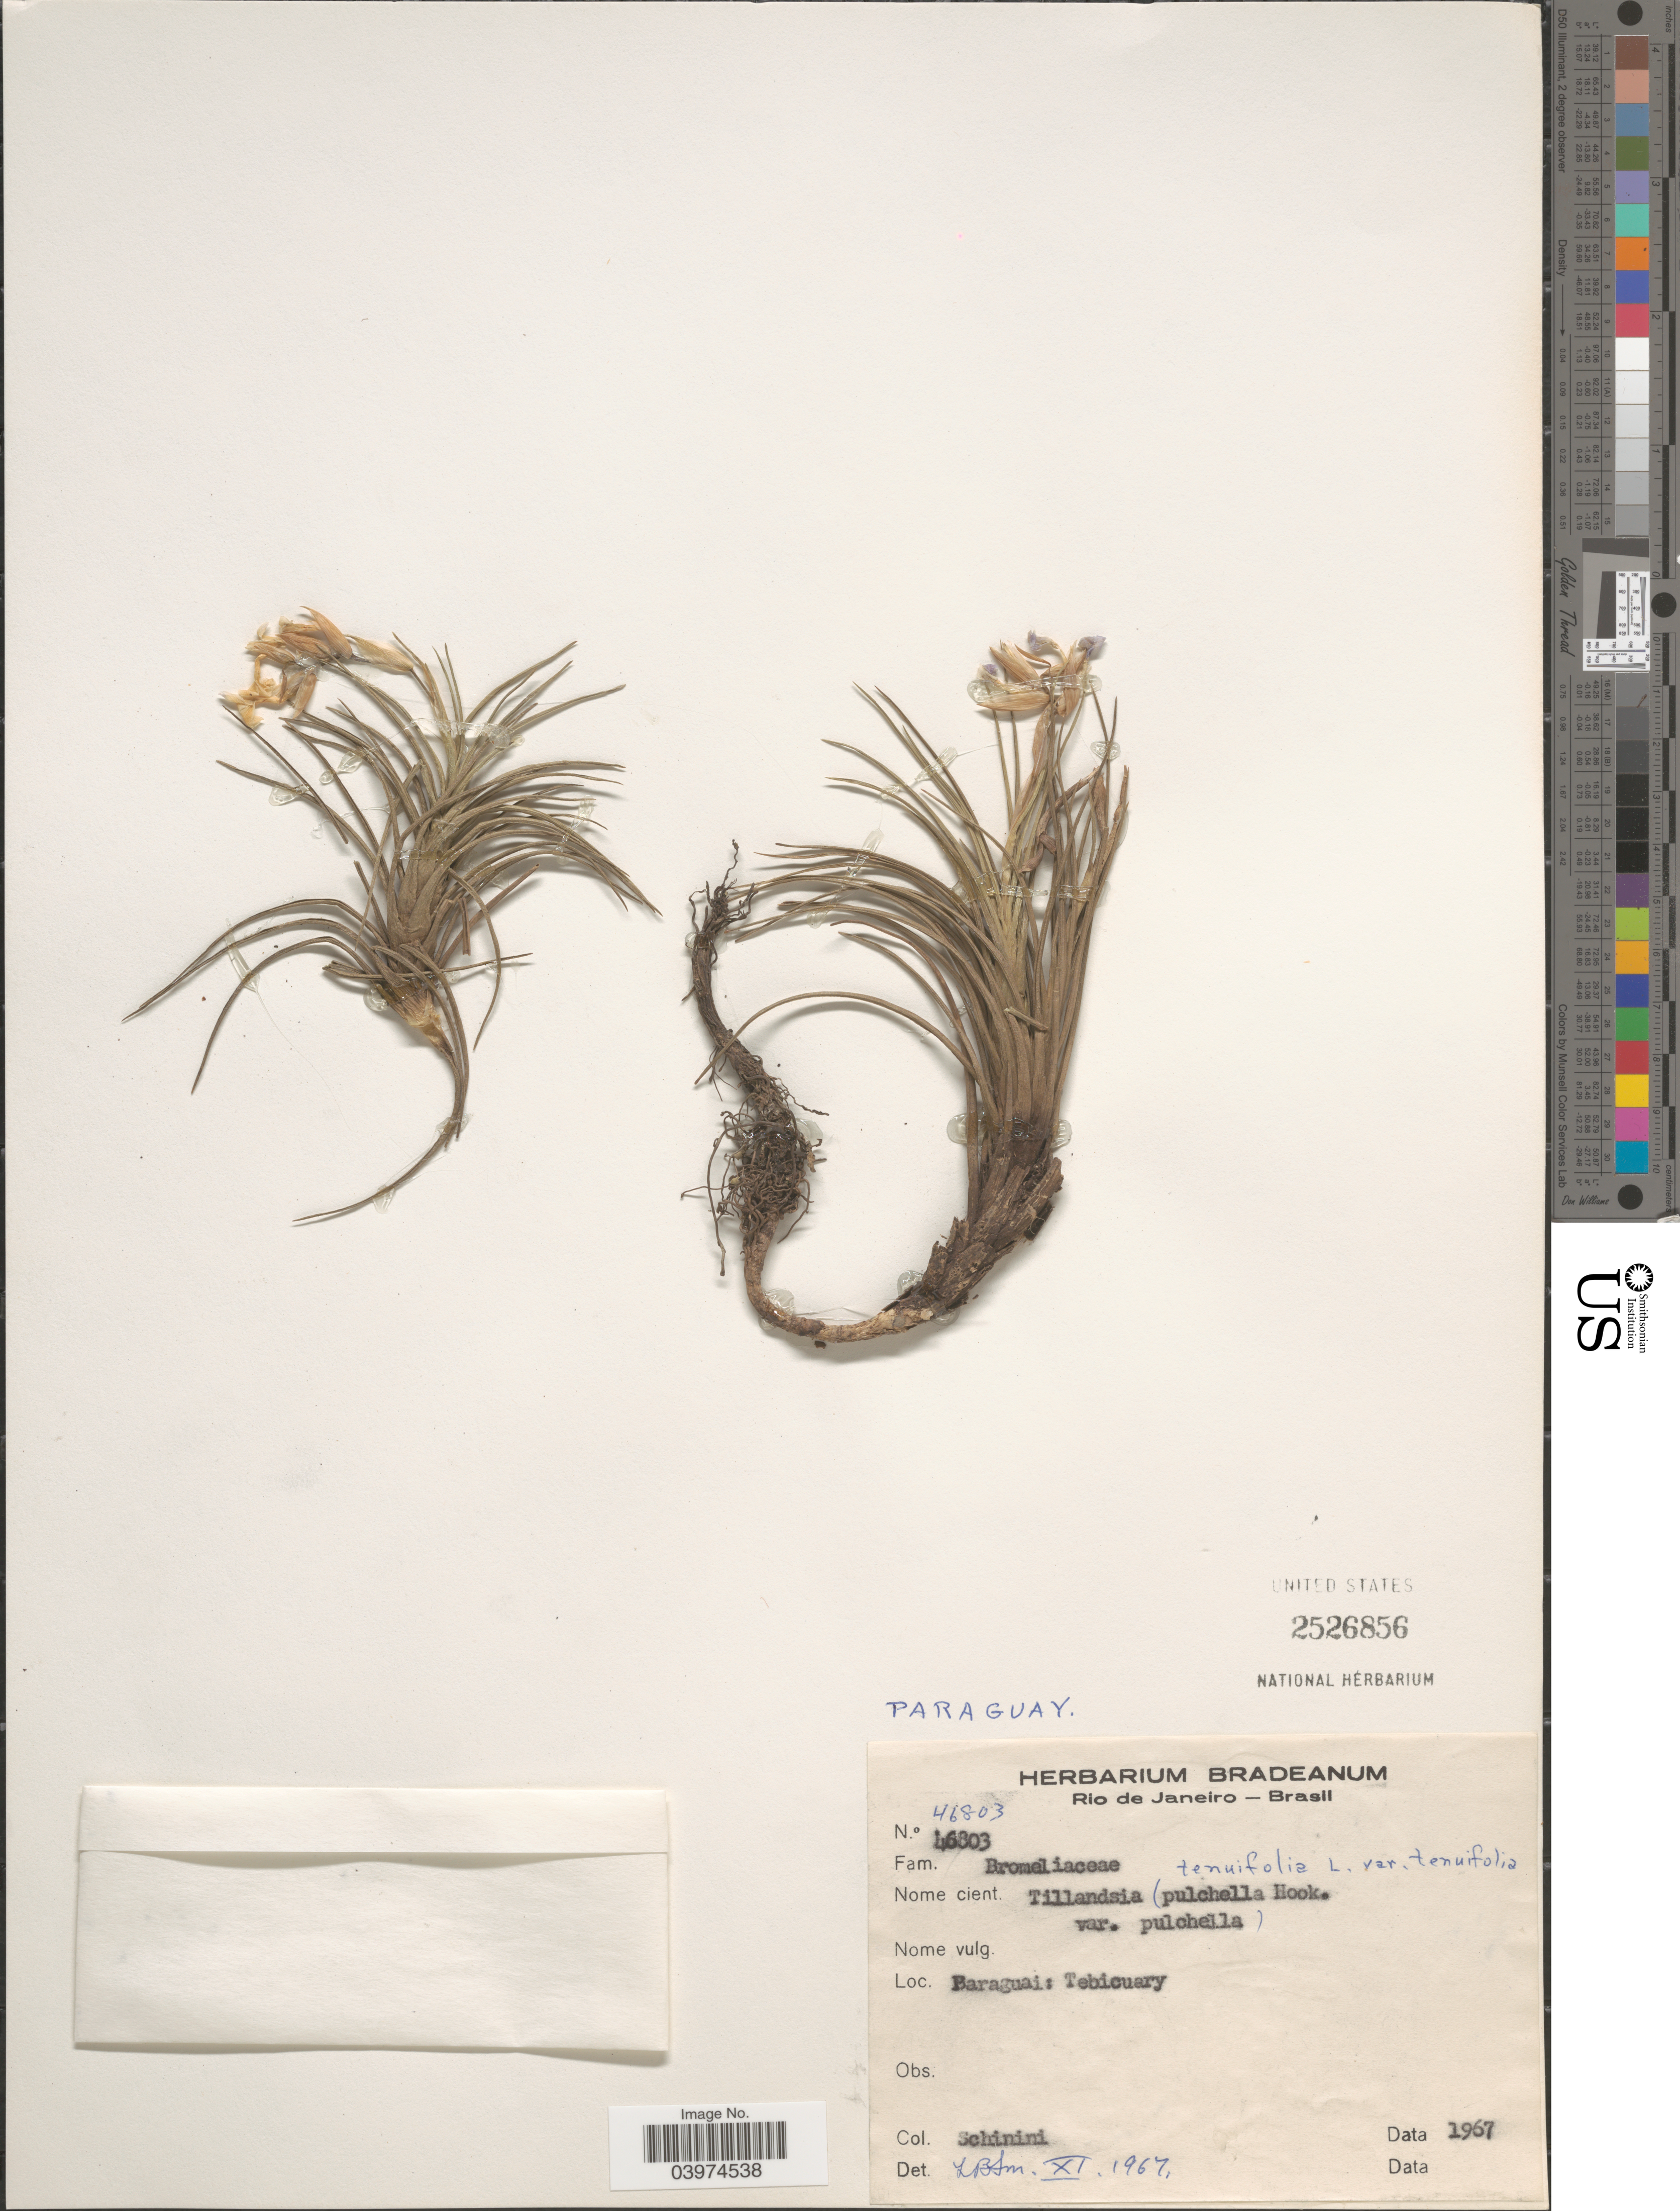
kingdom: Plantae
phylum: Tracheophyta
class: Liliopsida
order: Poales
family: Bromeliaceae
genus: Tillandsia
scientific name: Tillandsia tenuifolia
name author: L.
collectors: -. Schinini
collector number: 46803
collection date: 1967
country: Paraguay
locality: Tebicuary.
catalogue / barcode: US 2526856